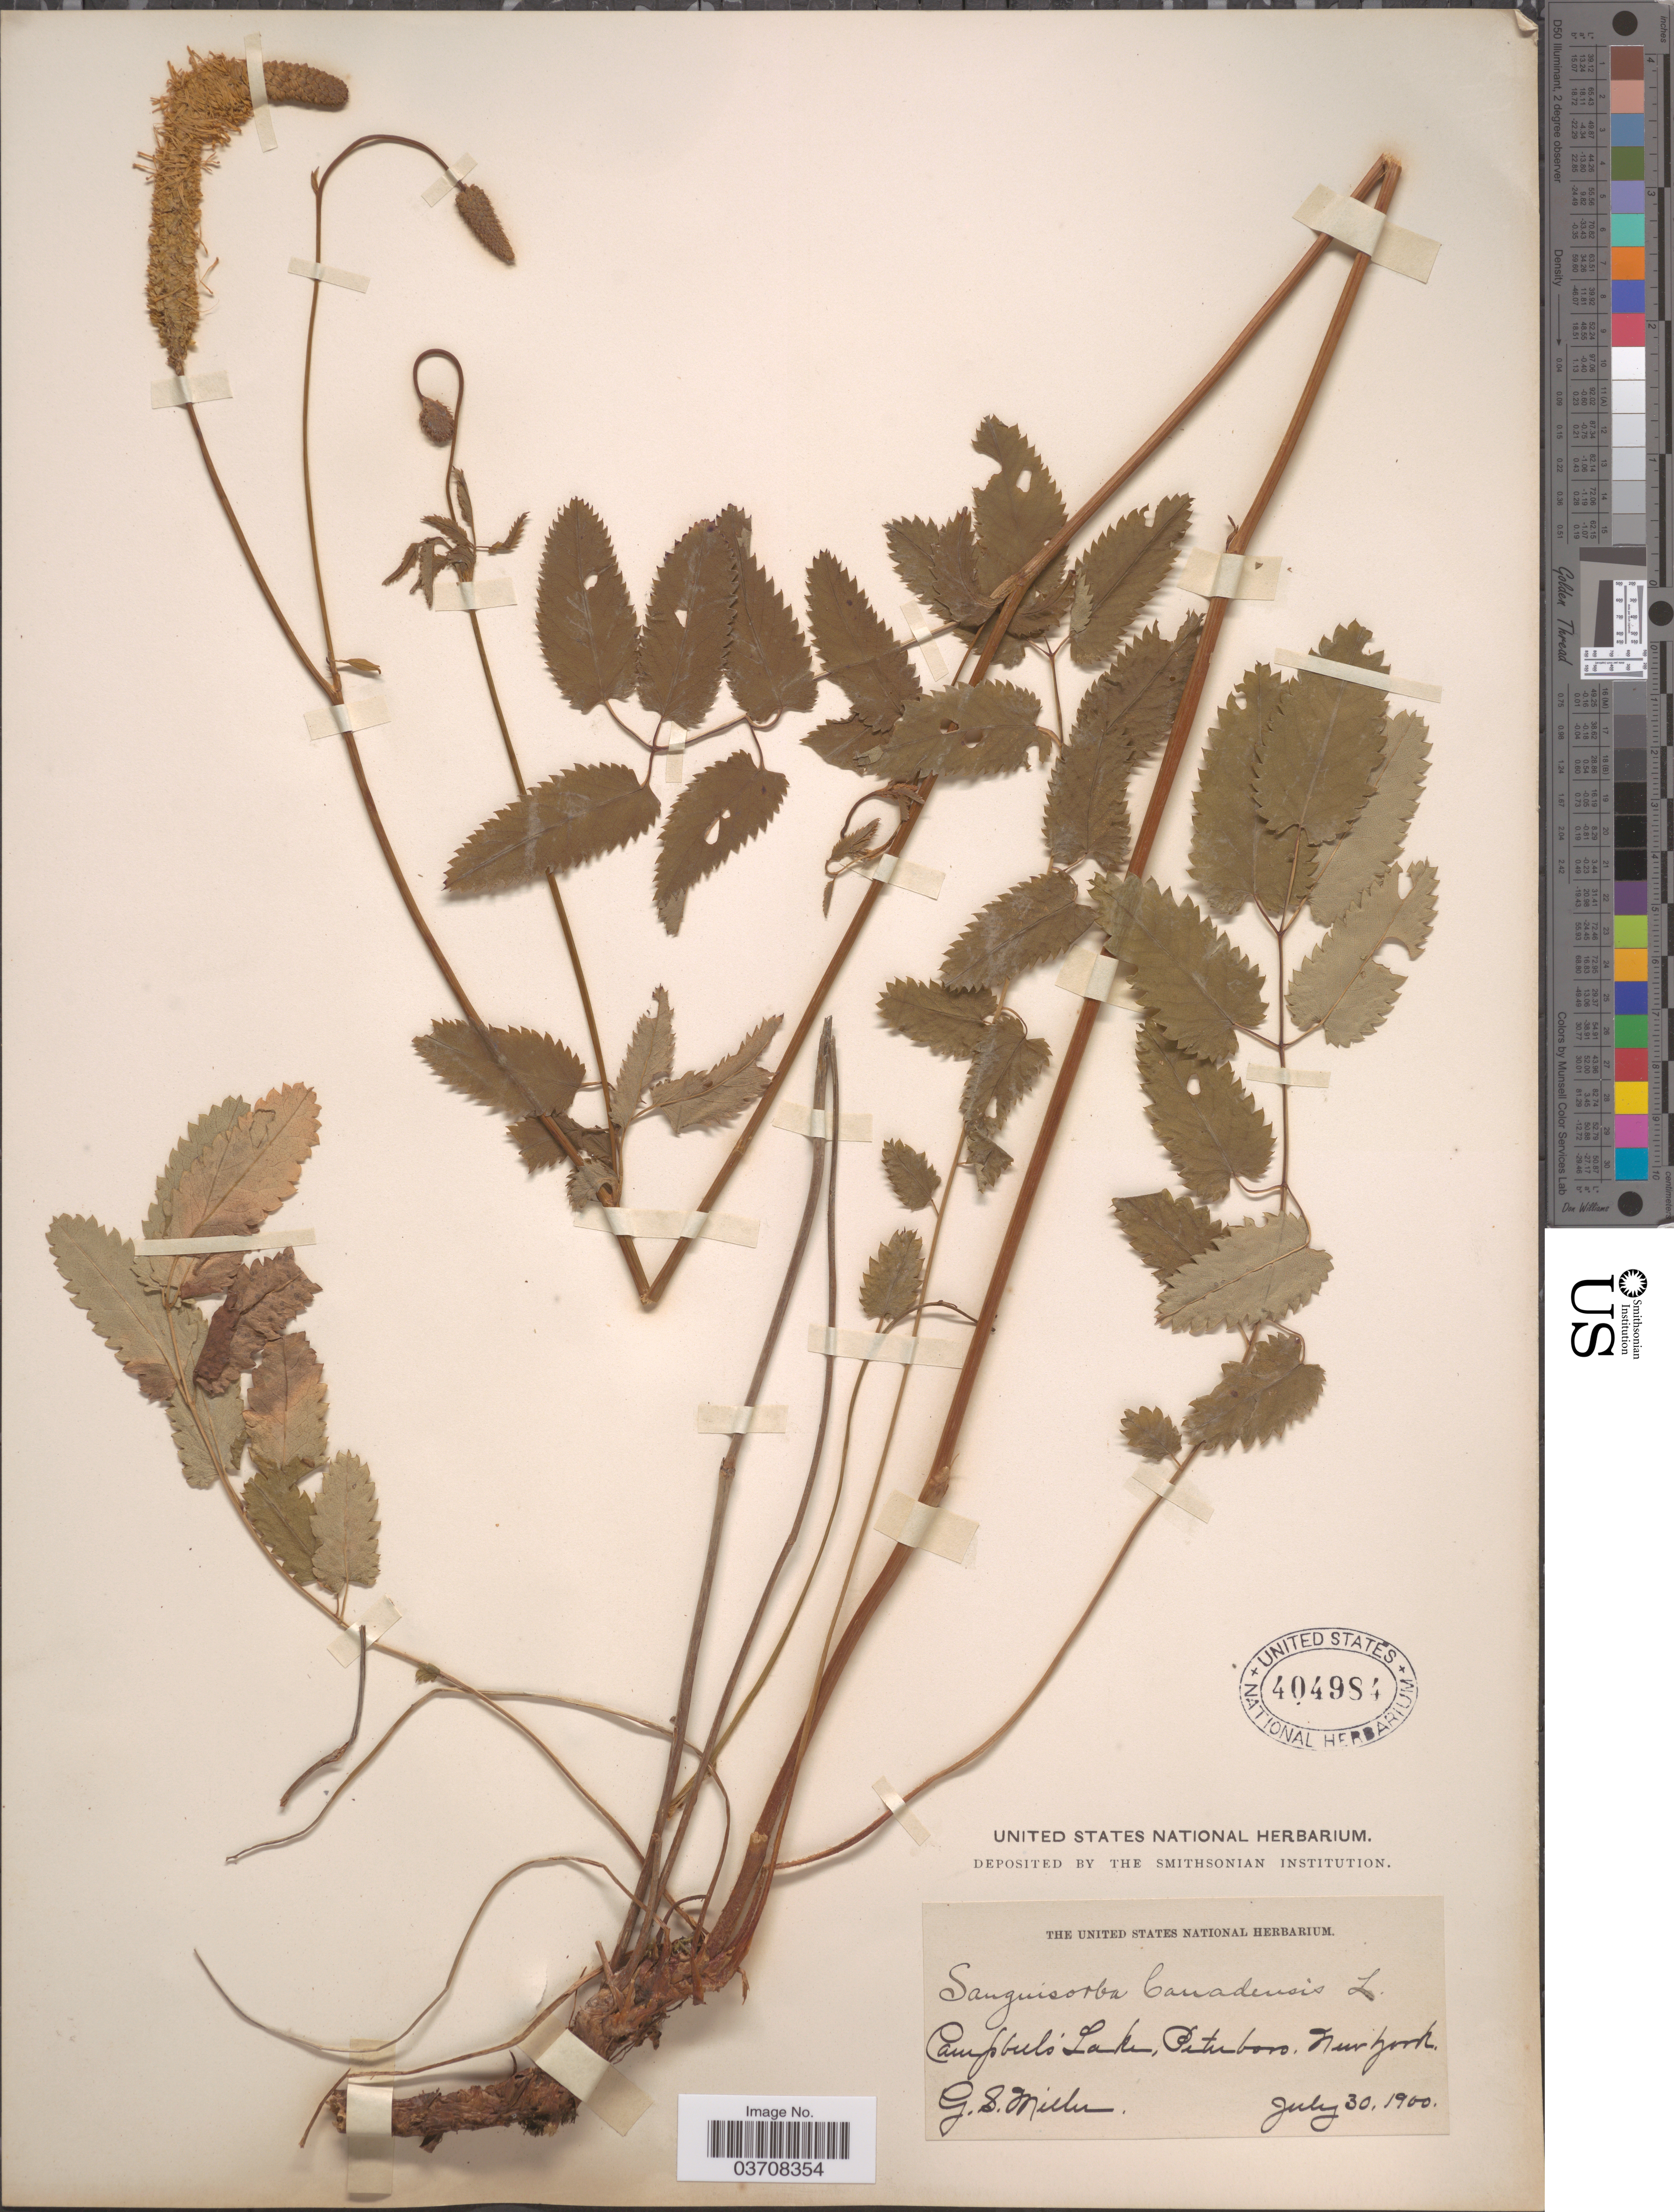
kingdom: Plantae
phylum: Tracheophyta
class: Magnoliopsida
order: Rosales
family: Rosaceae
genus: Sanguisorba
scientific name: Sanguisorba canadensis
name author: L.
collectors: G. S. Miller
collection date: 1900-07-30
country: United States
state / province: New York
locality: Campbells Lake, Peterboro.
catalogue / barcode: US 404984